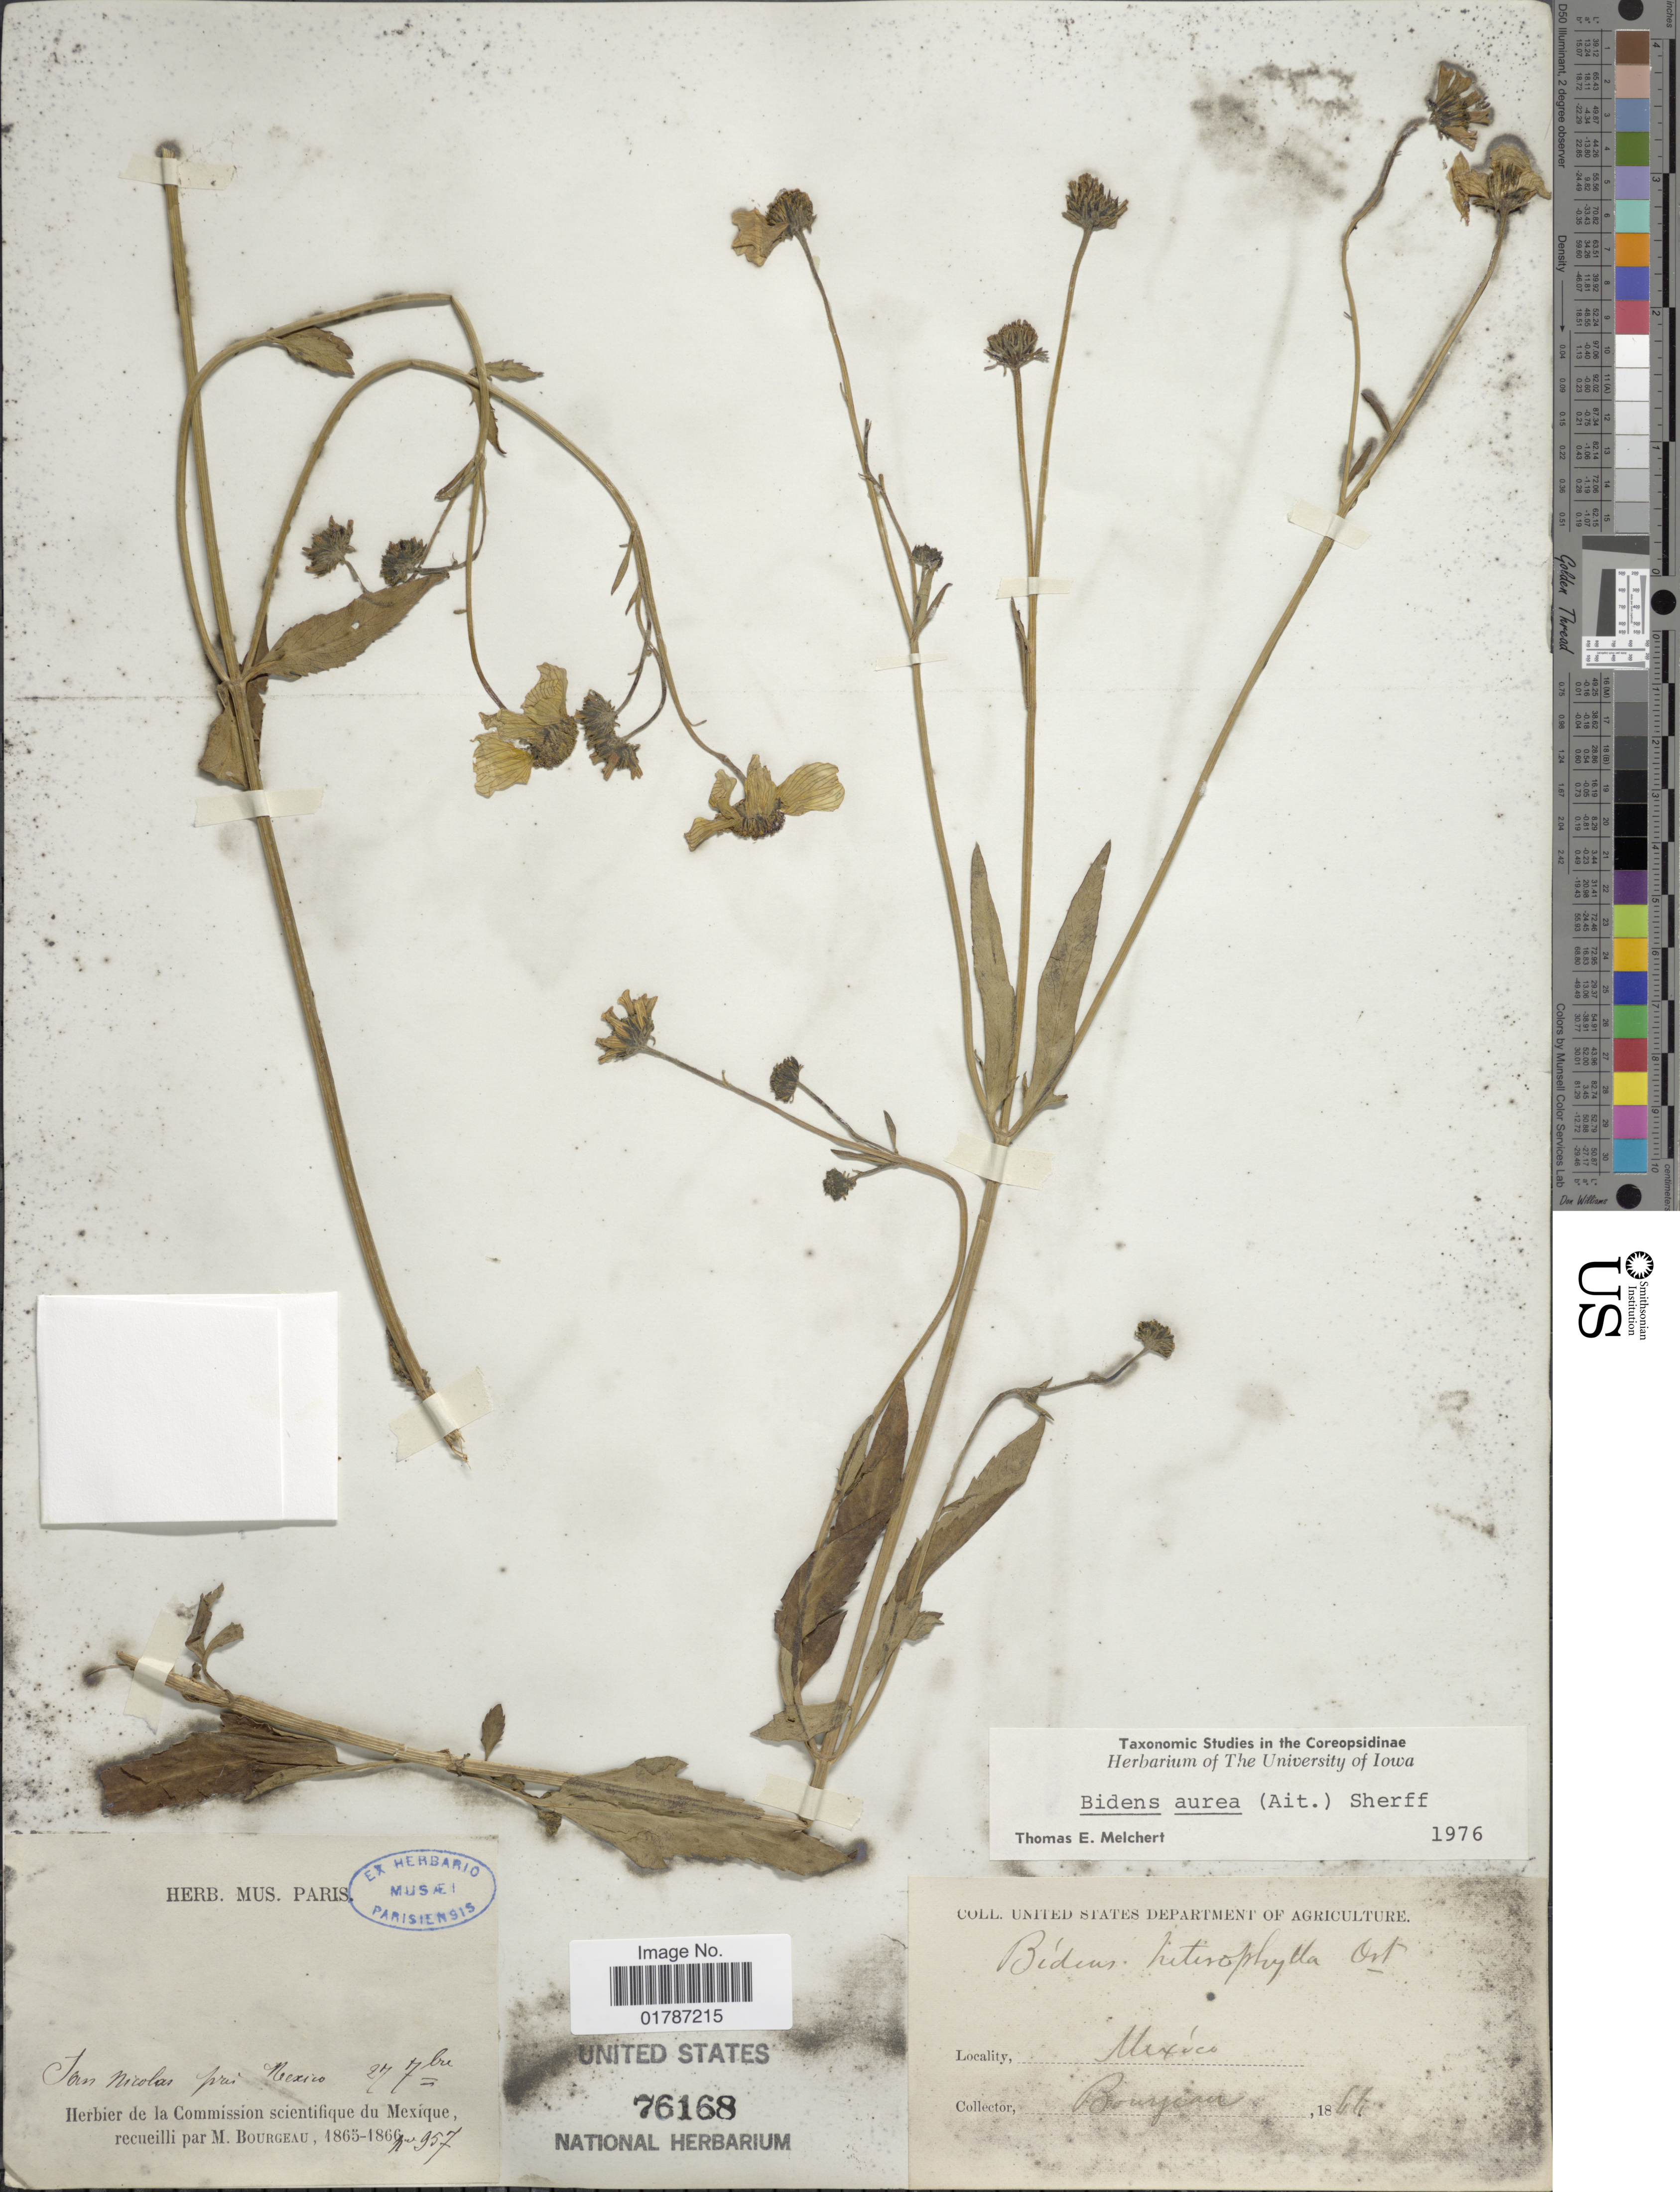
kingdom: Plantae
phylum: Tracheophyta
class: Magnoliopsida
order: Asterales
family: Asteraceae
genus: Bidens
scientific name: Bidens aurea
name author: (Aiton) Sherff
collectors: M. Bourgeau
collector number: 957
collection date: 1866-02-27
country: Mexico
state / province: México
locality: San Nicolas pres Mexico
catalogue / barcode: US 76168